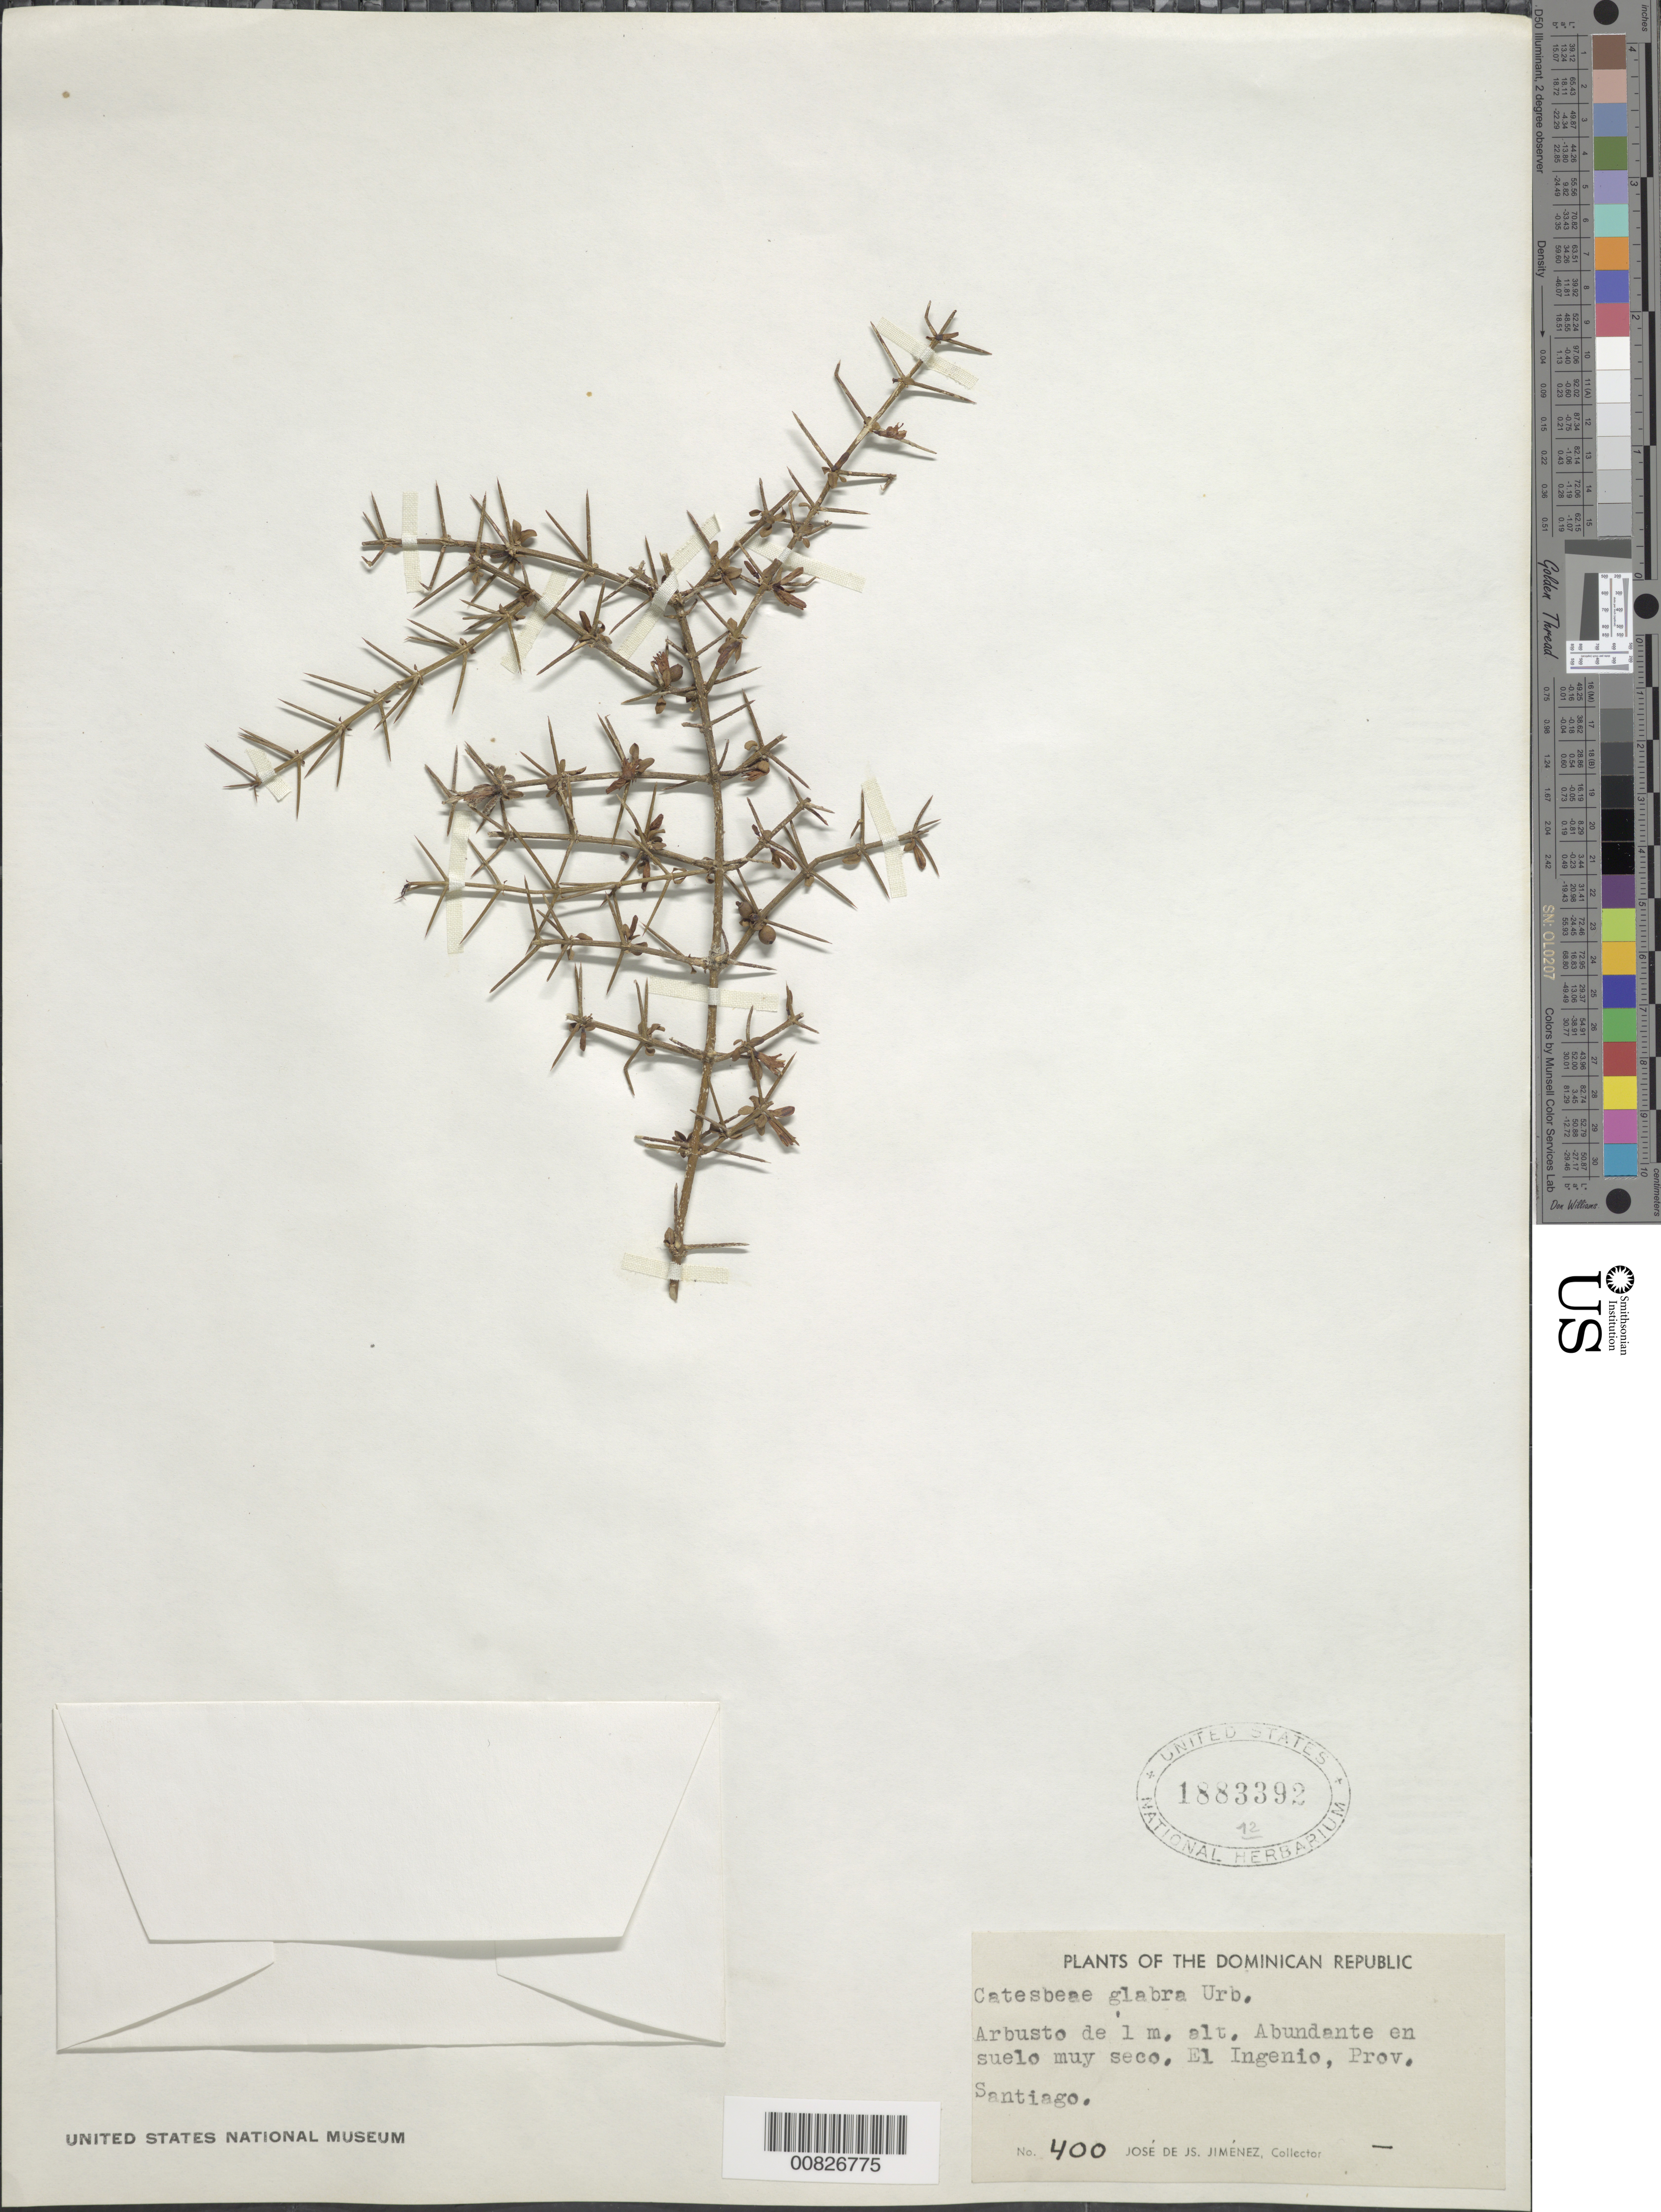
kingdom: Plantae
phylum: Tracheophyta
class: Magnoliopsida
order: Gentianales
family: Rubiaceae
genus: Catesbaea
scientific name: Catesbaea glabra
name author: Urb.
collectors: J. J. Jiménez Almonte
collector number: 400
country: Dominican Republic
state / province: Santiago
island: Hispaniola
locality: El Ingenio.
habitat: En suelo muy seco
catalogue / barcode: US 1883392